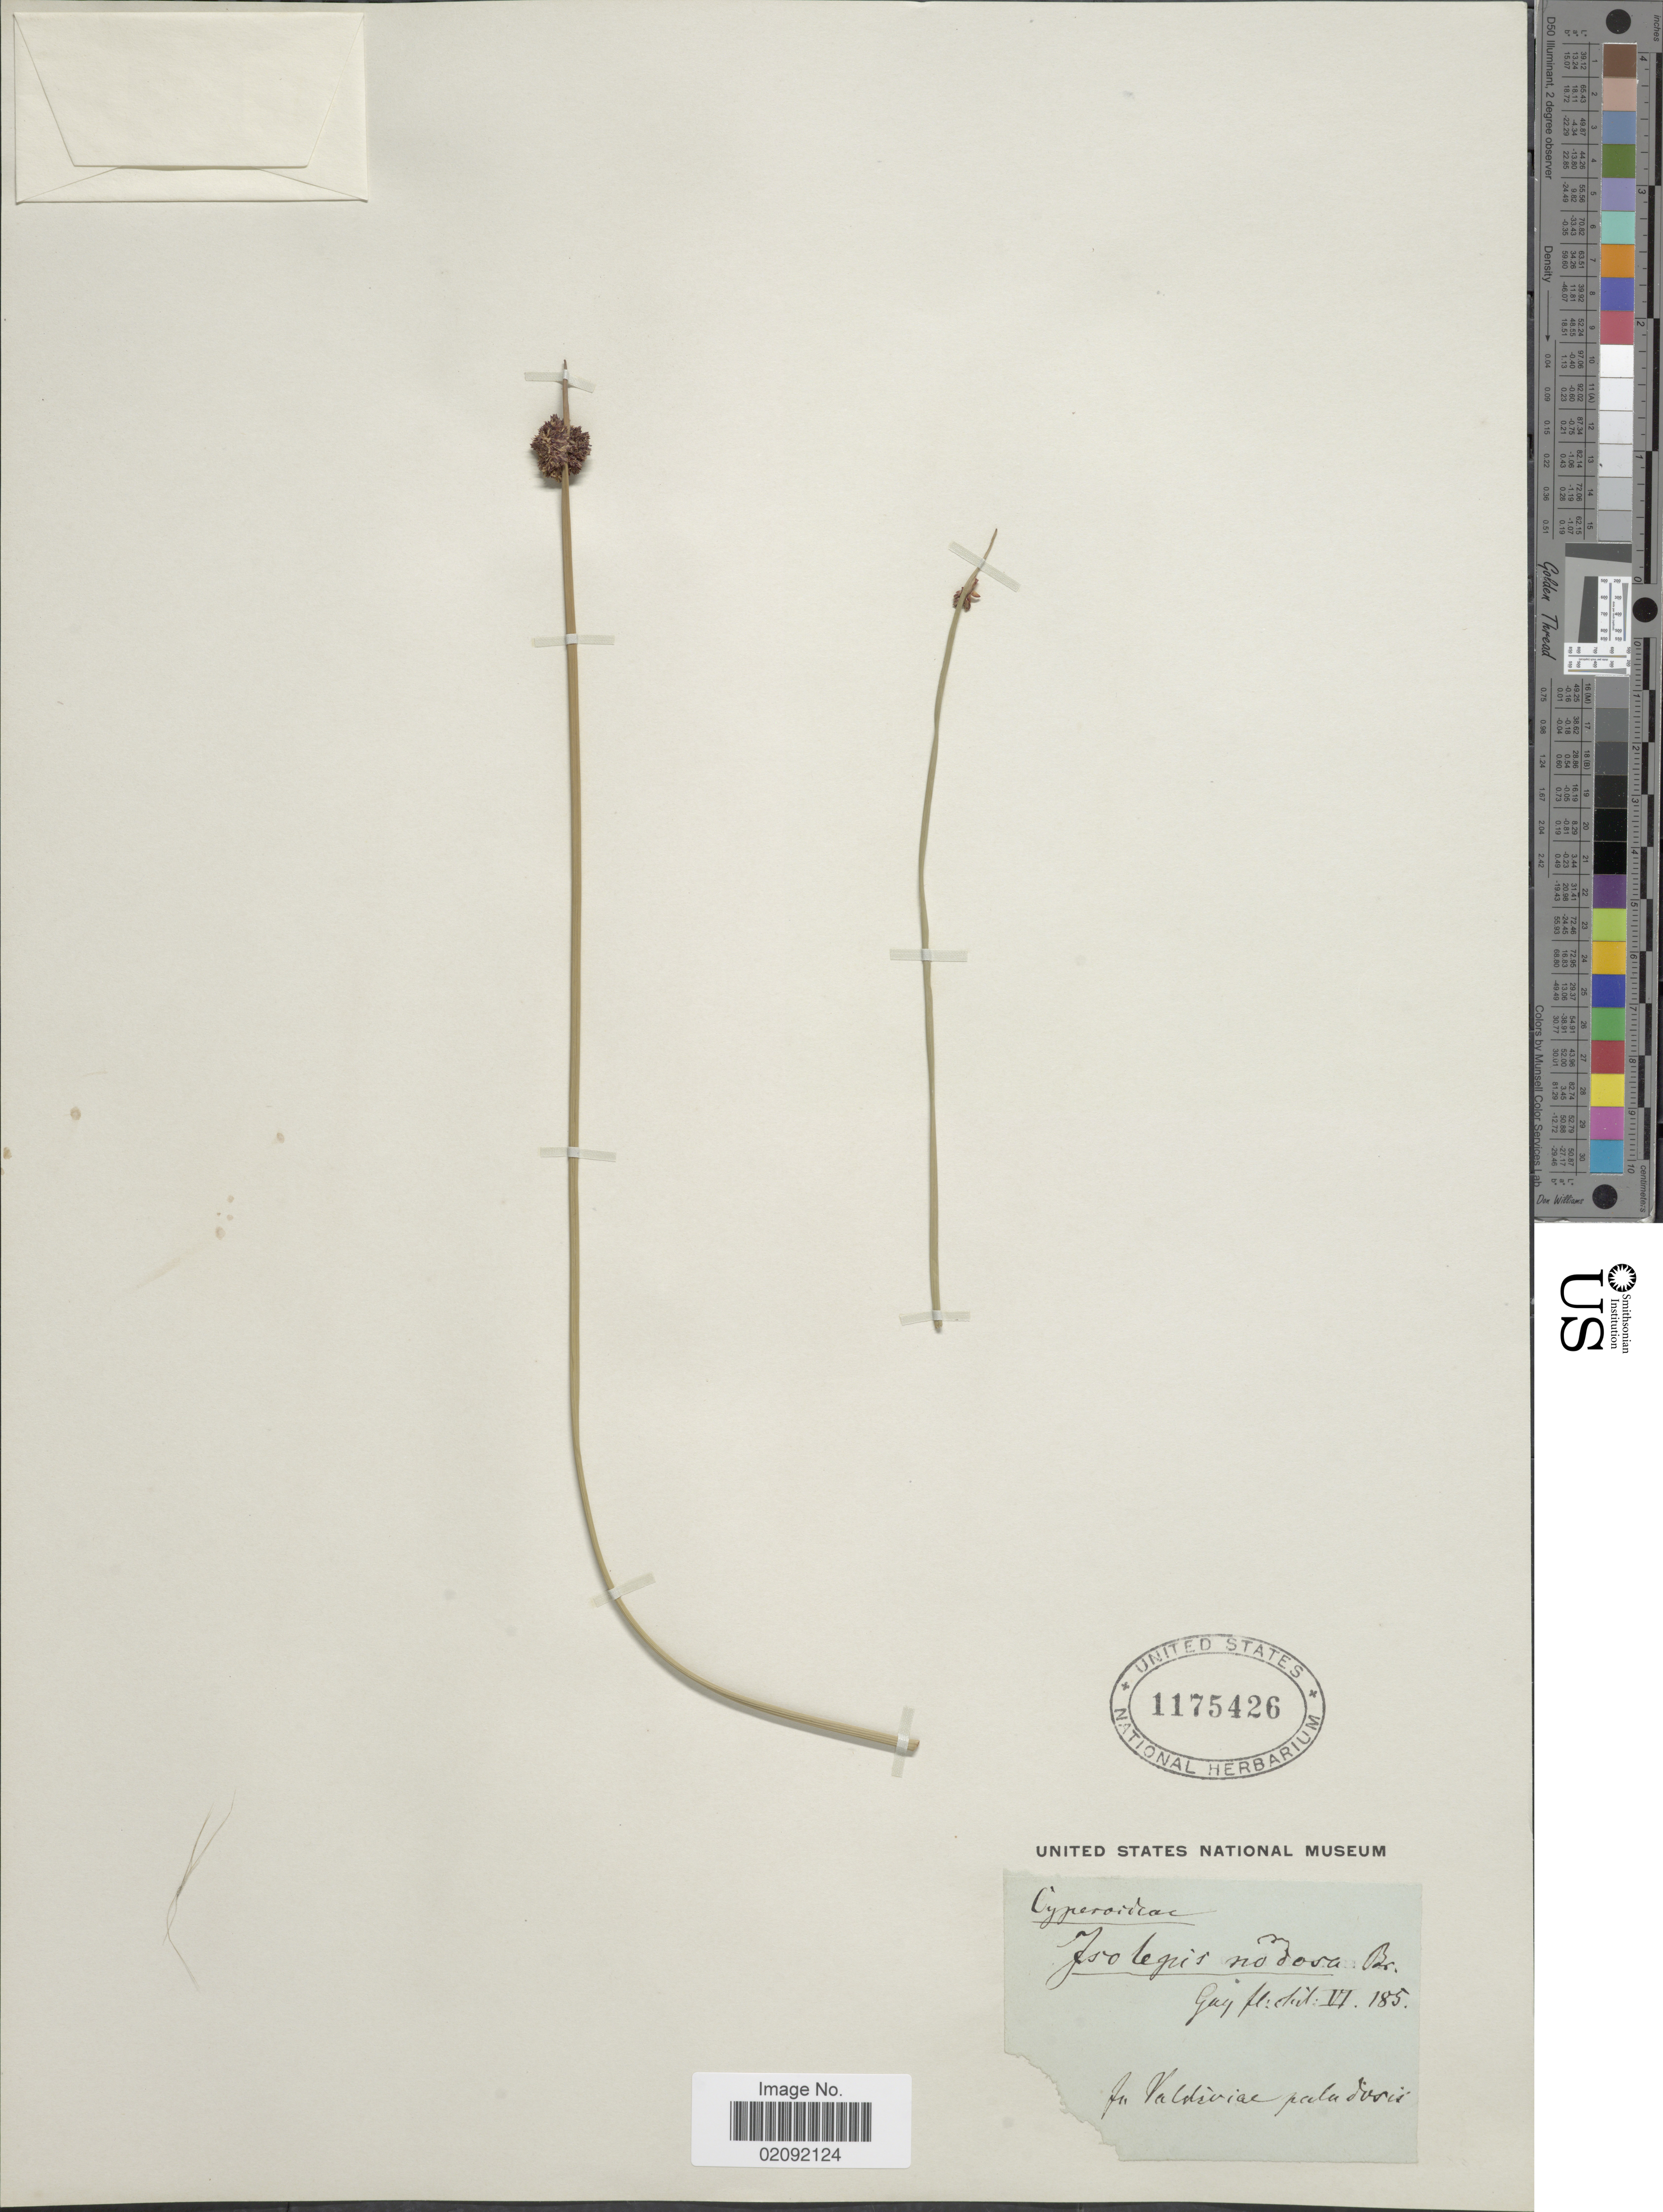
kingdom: Plantae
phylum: Tracheophyta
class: Liliopsida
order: Poales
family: Cyperaceae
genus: Ficinia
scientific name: Ficinia nodosa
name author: (Rottb.) Goetgh. et al.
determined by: Strong, M. T., (US), Smithsonian Institution - National Museum of Natural History (UNITED STATES)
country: Chile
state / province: Los Ríos (XIV)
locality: In Valdiviae paludosis.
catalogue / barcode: US 1175426